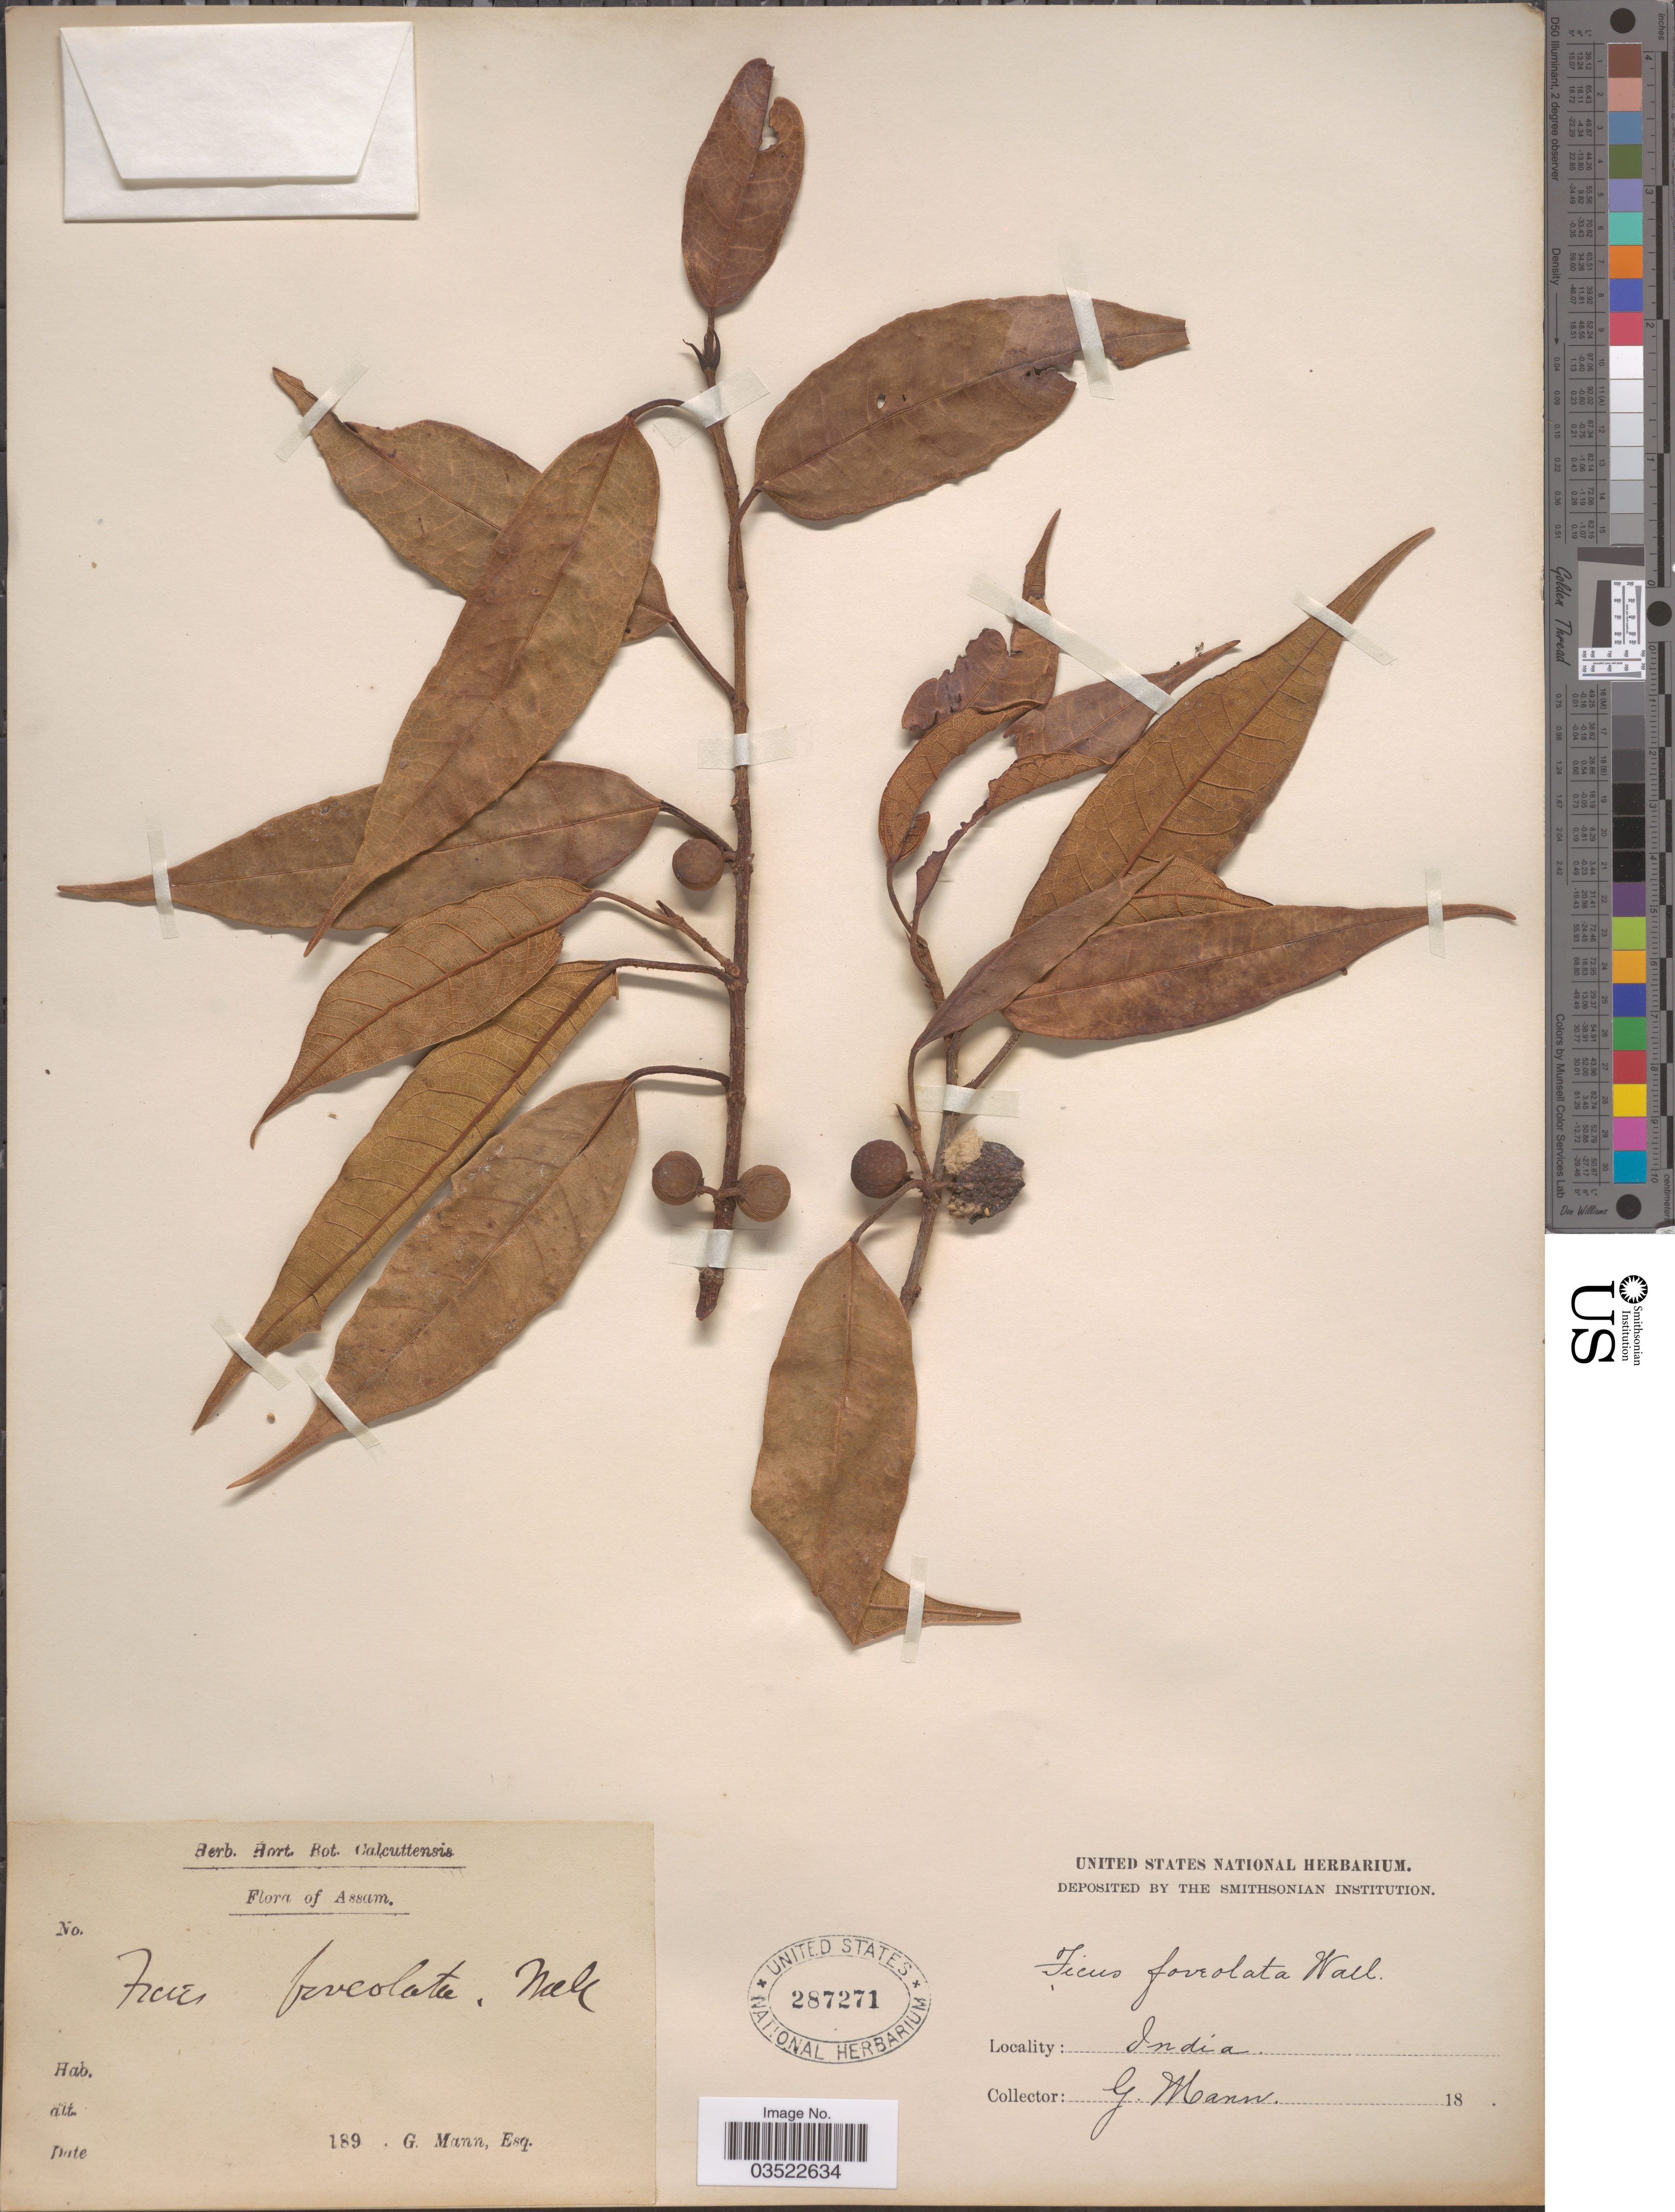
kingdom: Plantae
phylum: Tracheophyta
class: Magnoliopsida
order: Rosales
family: Moraceae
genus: Ficus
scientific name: Ficus sarmentosa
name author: Buch.-Ham. ex Sm.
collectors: G. Mann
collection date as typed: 189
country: India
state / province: Assam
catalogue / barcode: US 287271